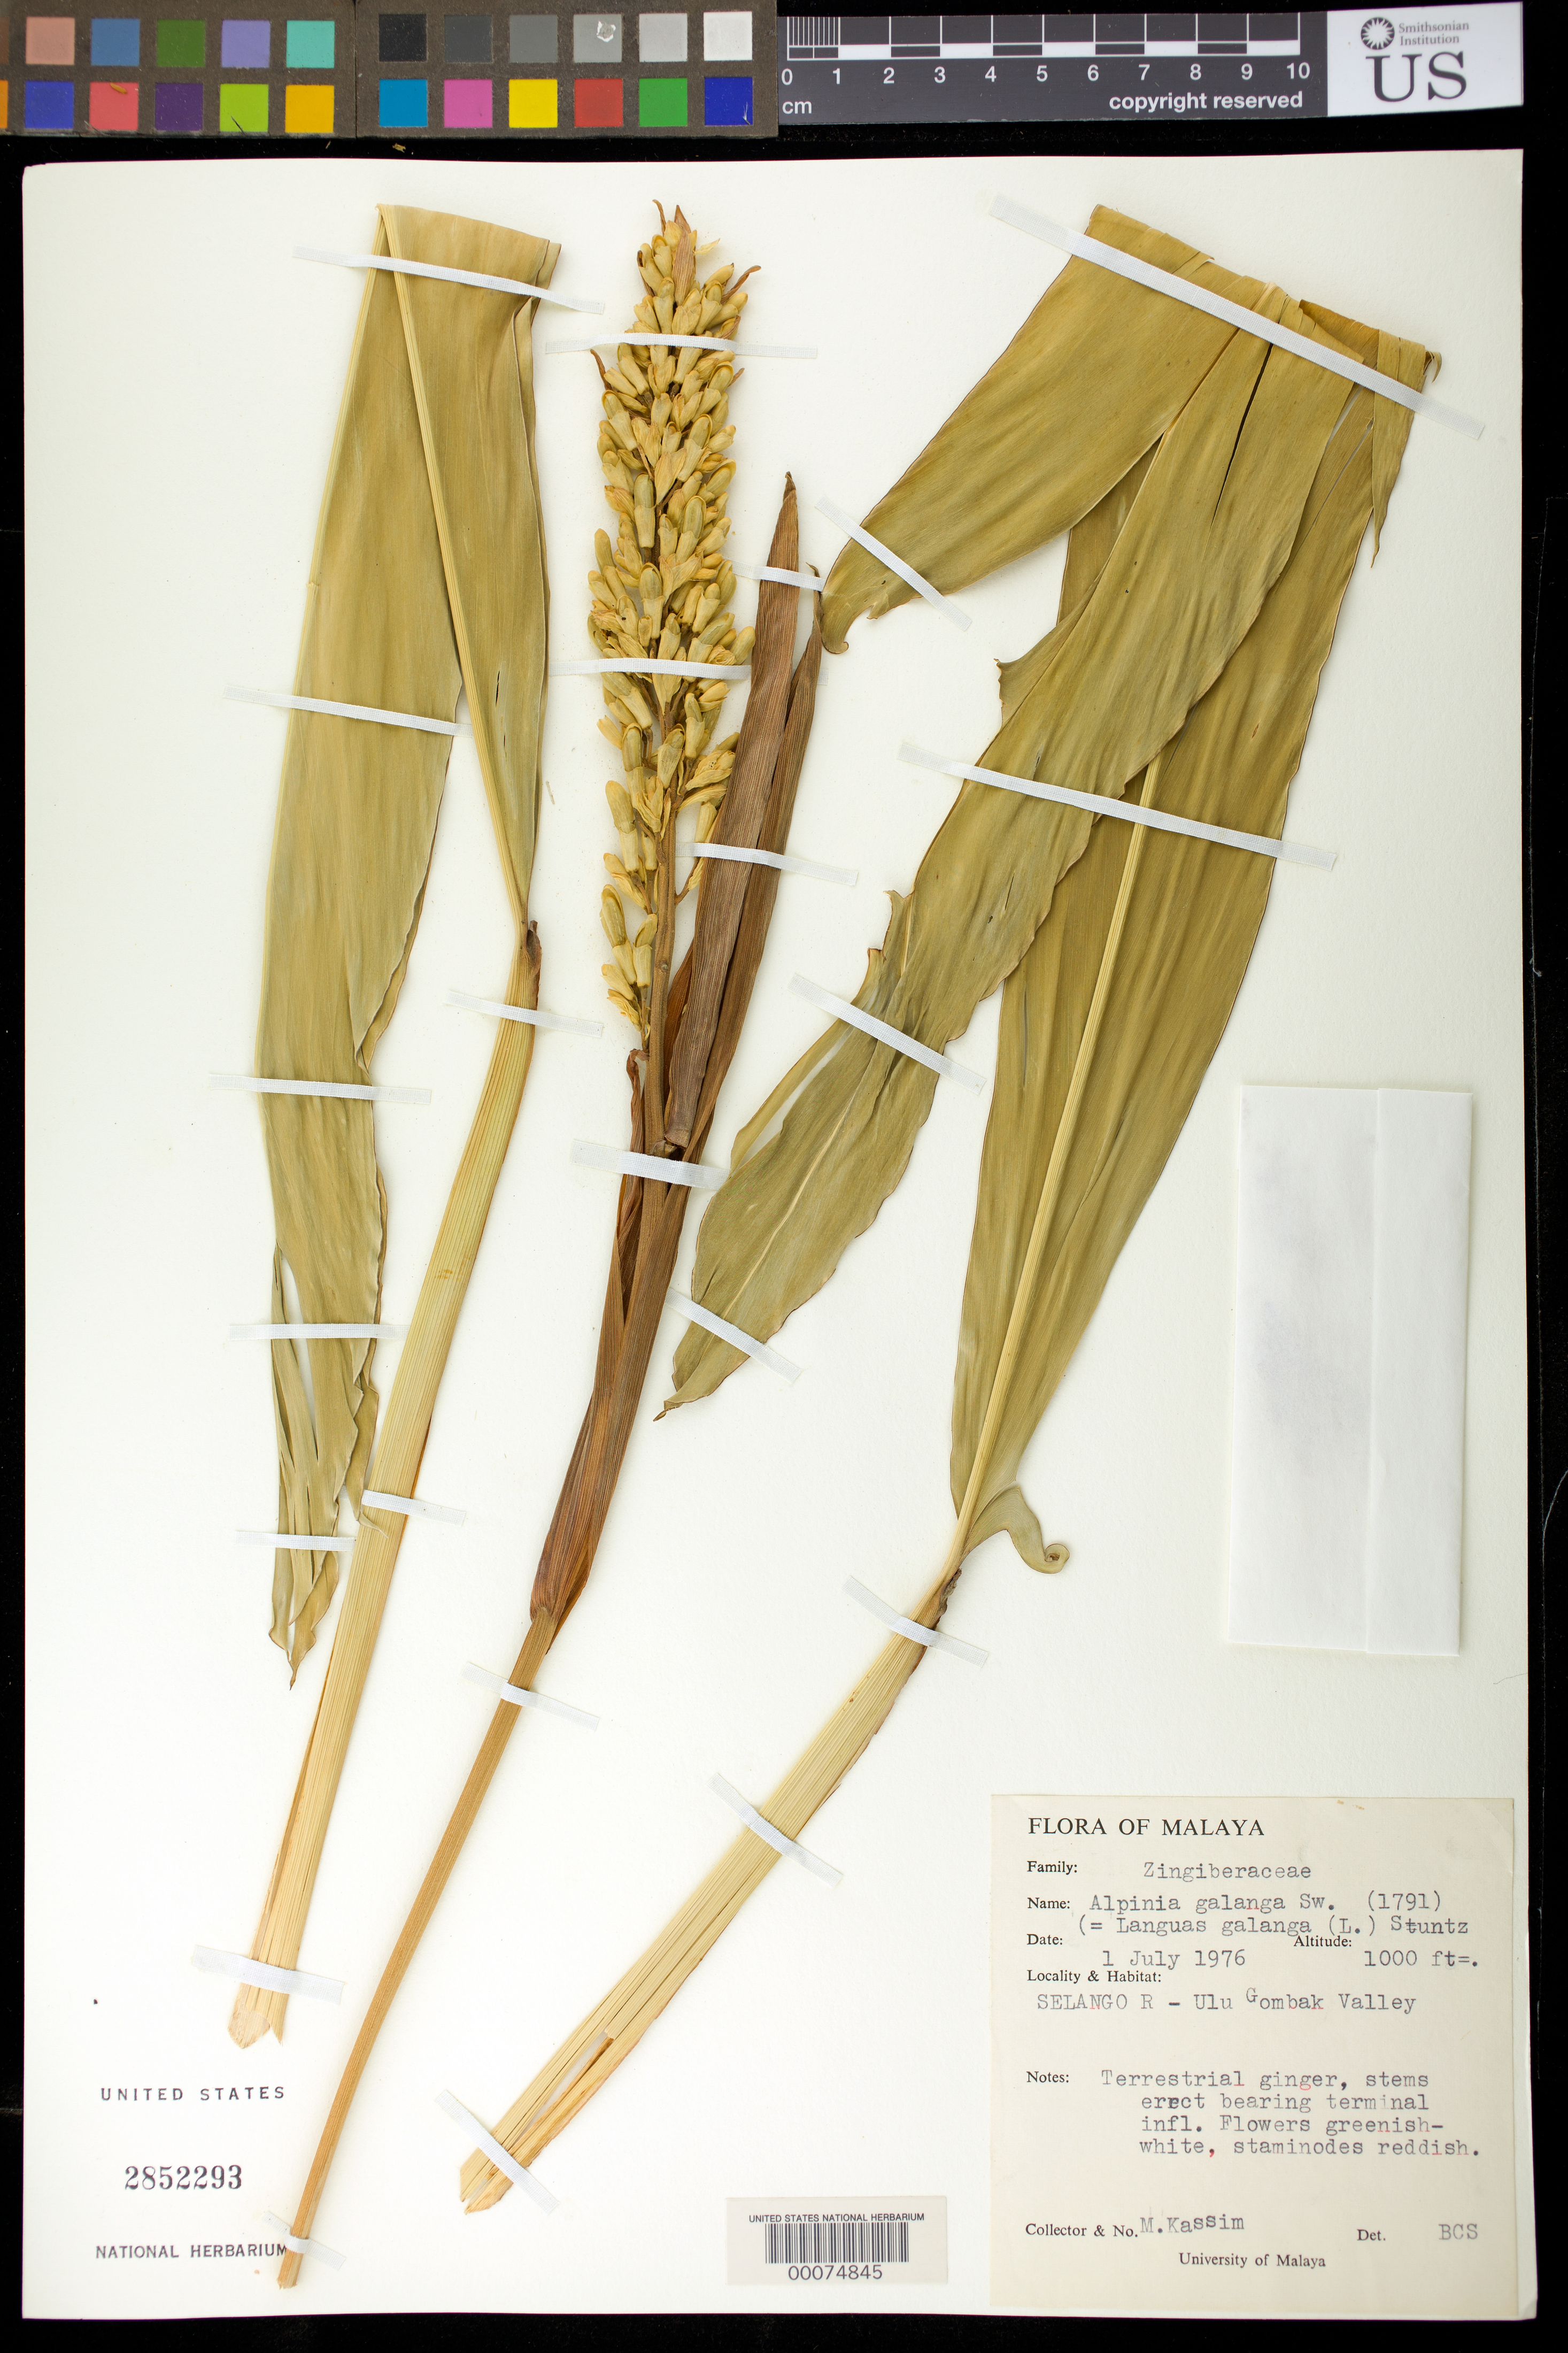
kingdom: Plantae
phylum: Tracheophyta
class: Liliopsida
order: Zingiberales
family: Zingiberaceae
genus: Alpinia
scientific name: Alpinia galanga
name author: (L.) Willd.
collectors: M. Kassim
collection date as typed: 01 Jul 1976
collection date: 1976-07-01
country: Malaysia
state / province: Selangor (?)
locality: Malaya, selango r., ulu gombak valley [Malay Peninsula]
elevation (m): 305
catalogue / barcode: US 2852293